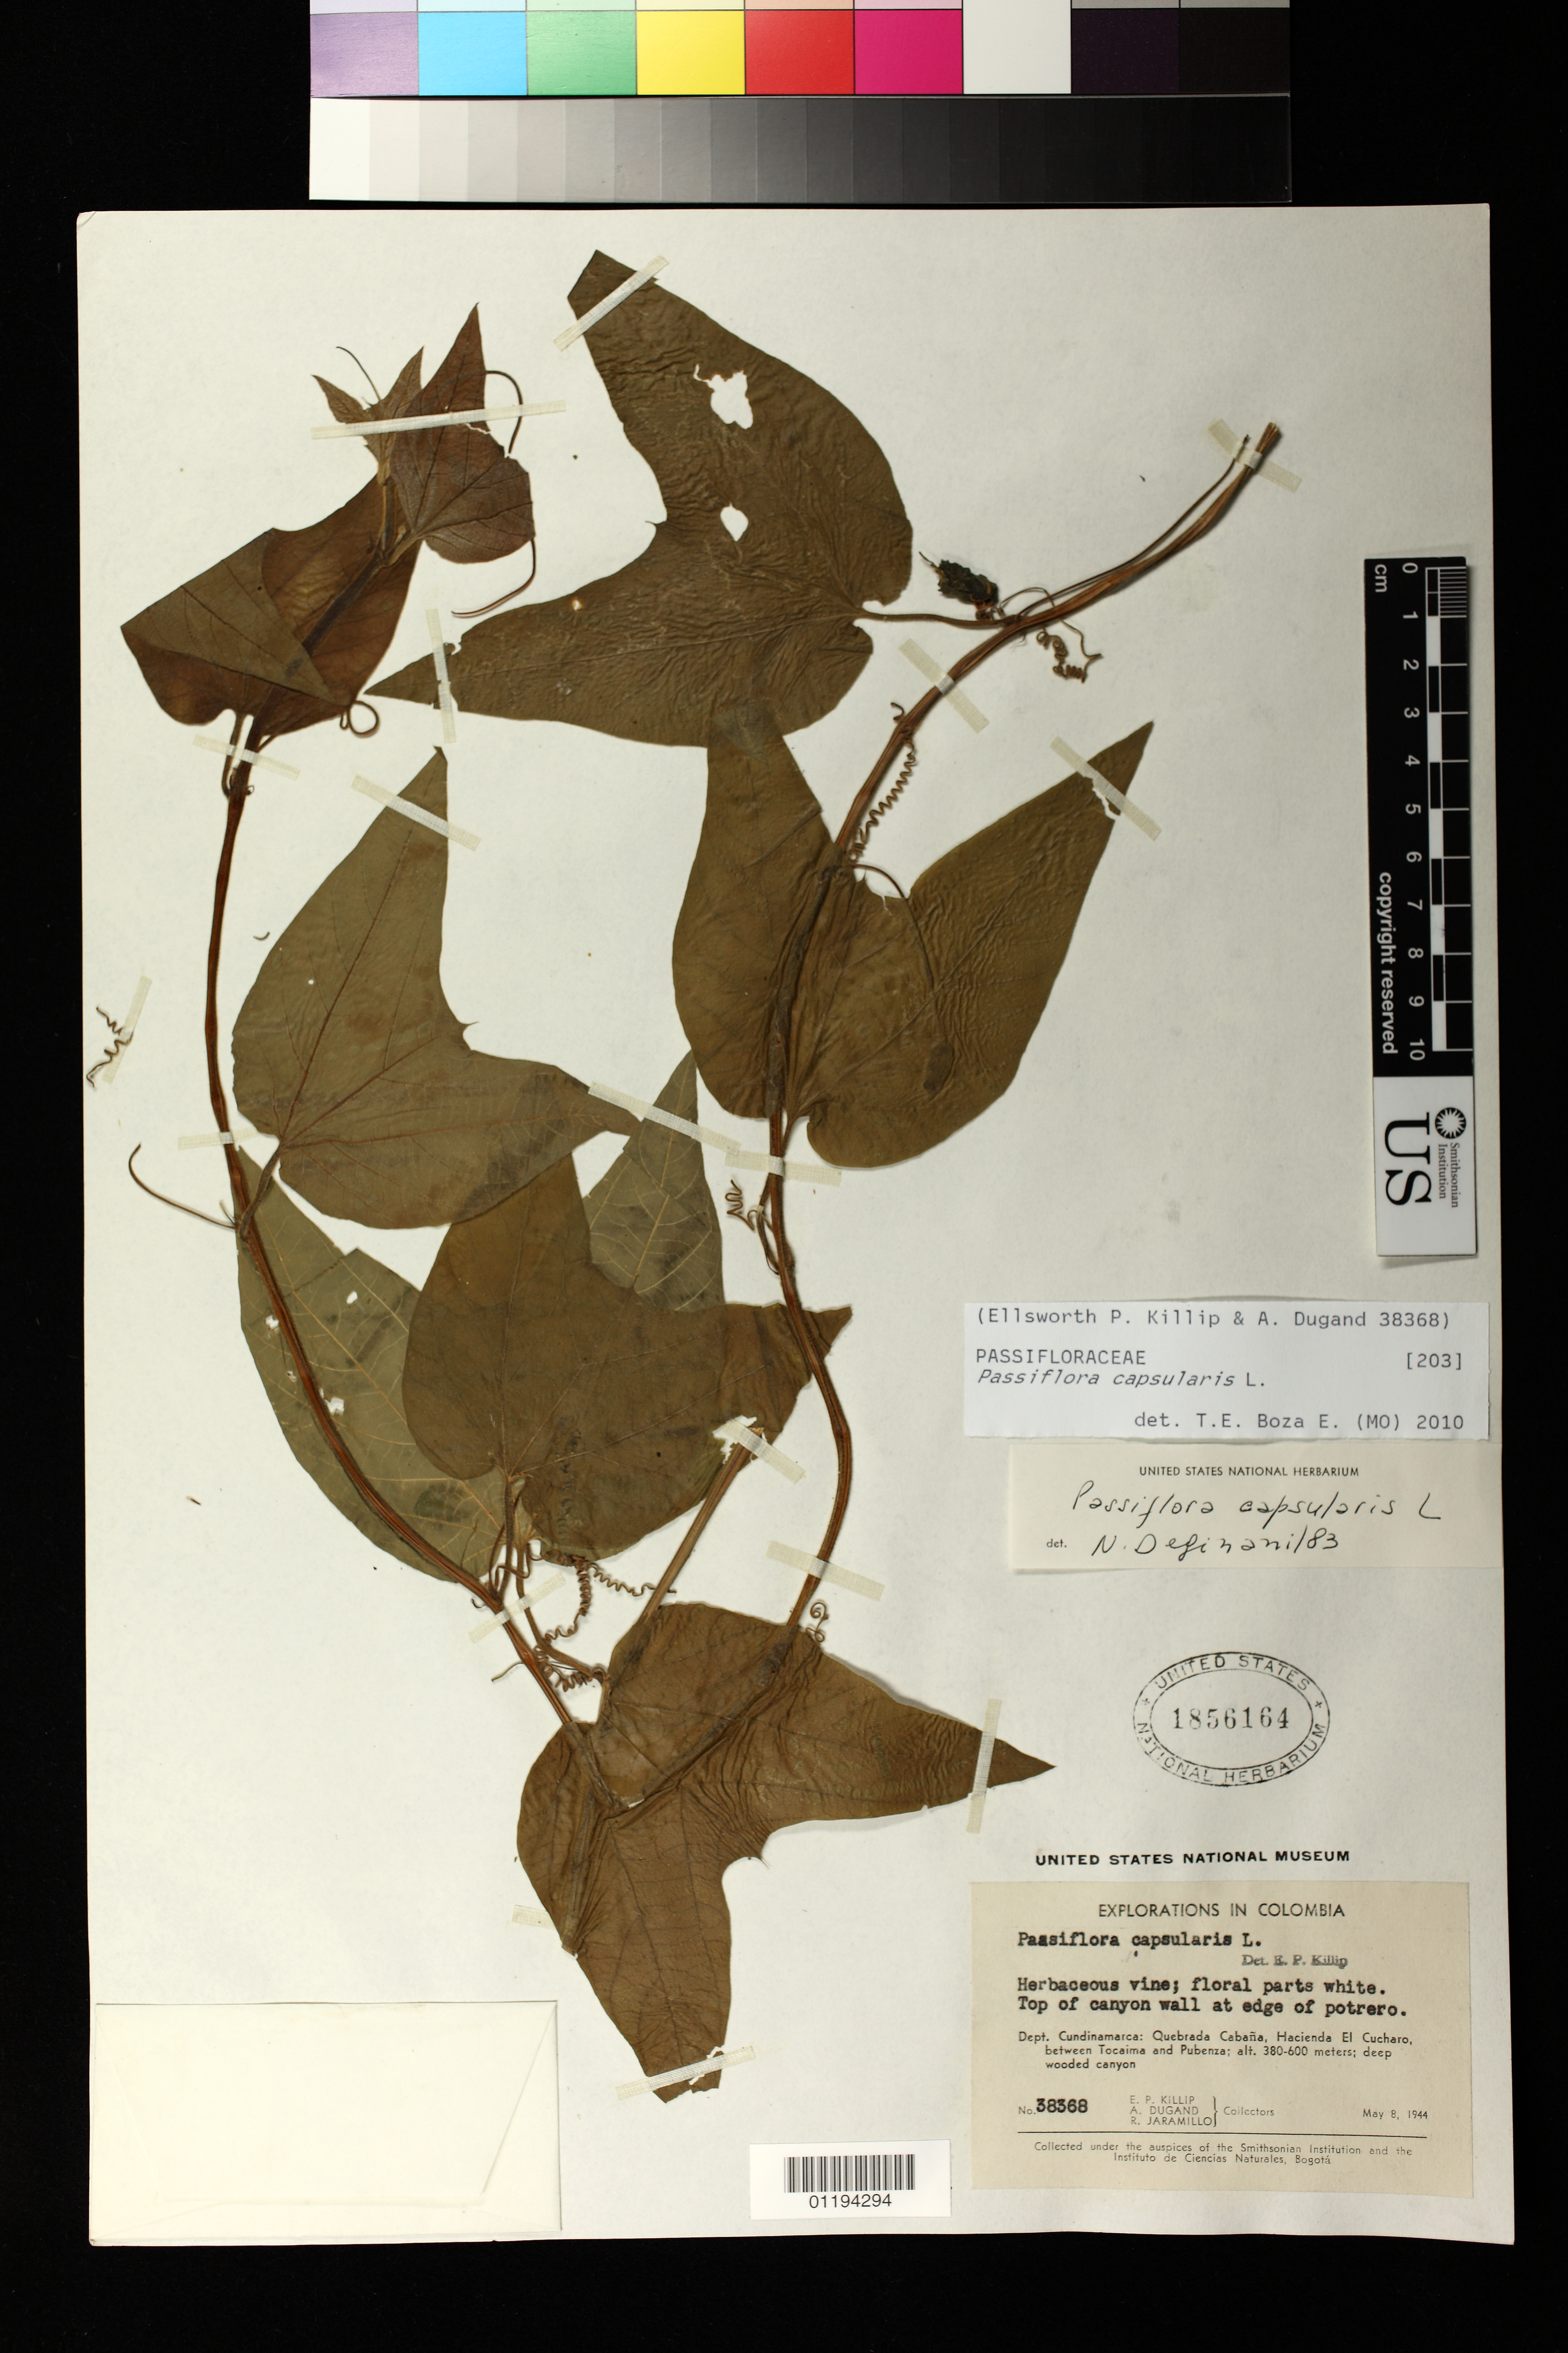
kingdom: Plantae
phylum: Tracheophyta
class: Magnoliopsida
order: Malpighiales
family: Passifloraceae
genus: Passiflora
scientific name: Passiflora capsularis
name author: L.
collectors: E. P. Killip, A. Dugand G. & R. Jaramillo M.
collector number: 38368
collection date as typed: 05 Aug 1944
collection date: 1944-08-05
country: Colombia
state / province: Cundinamarca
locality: Quebrada Cabana, Hacienda El Cucharo, Between Tocaima and Pubenza.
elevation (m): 380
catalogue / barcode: US 1856164